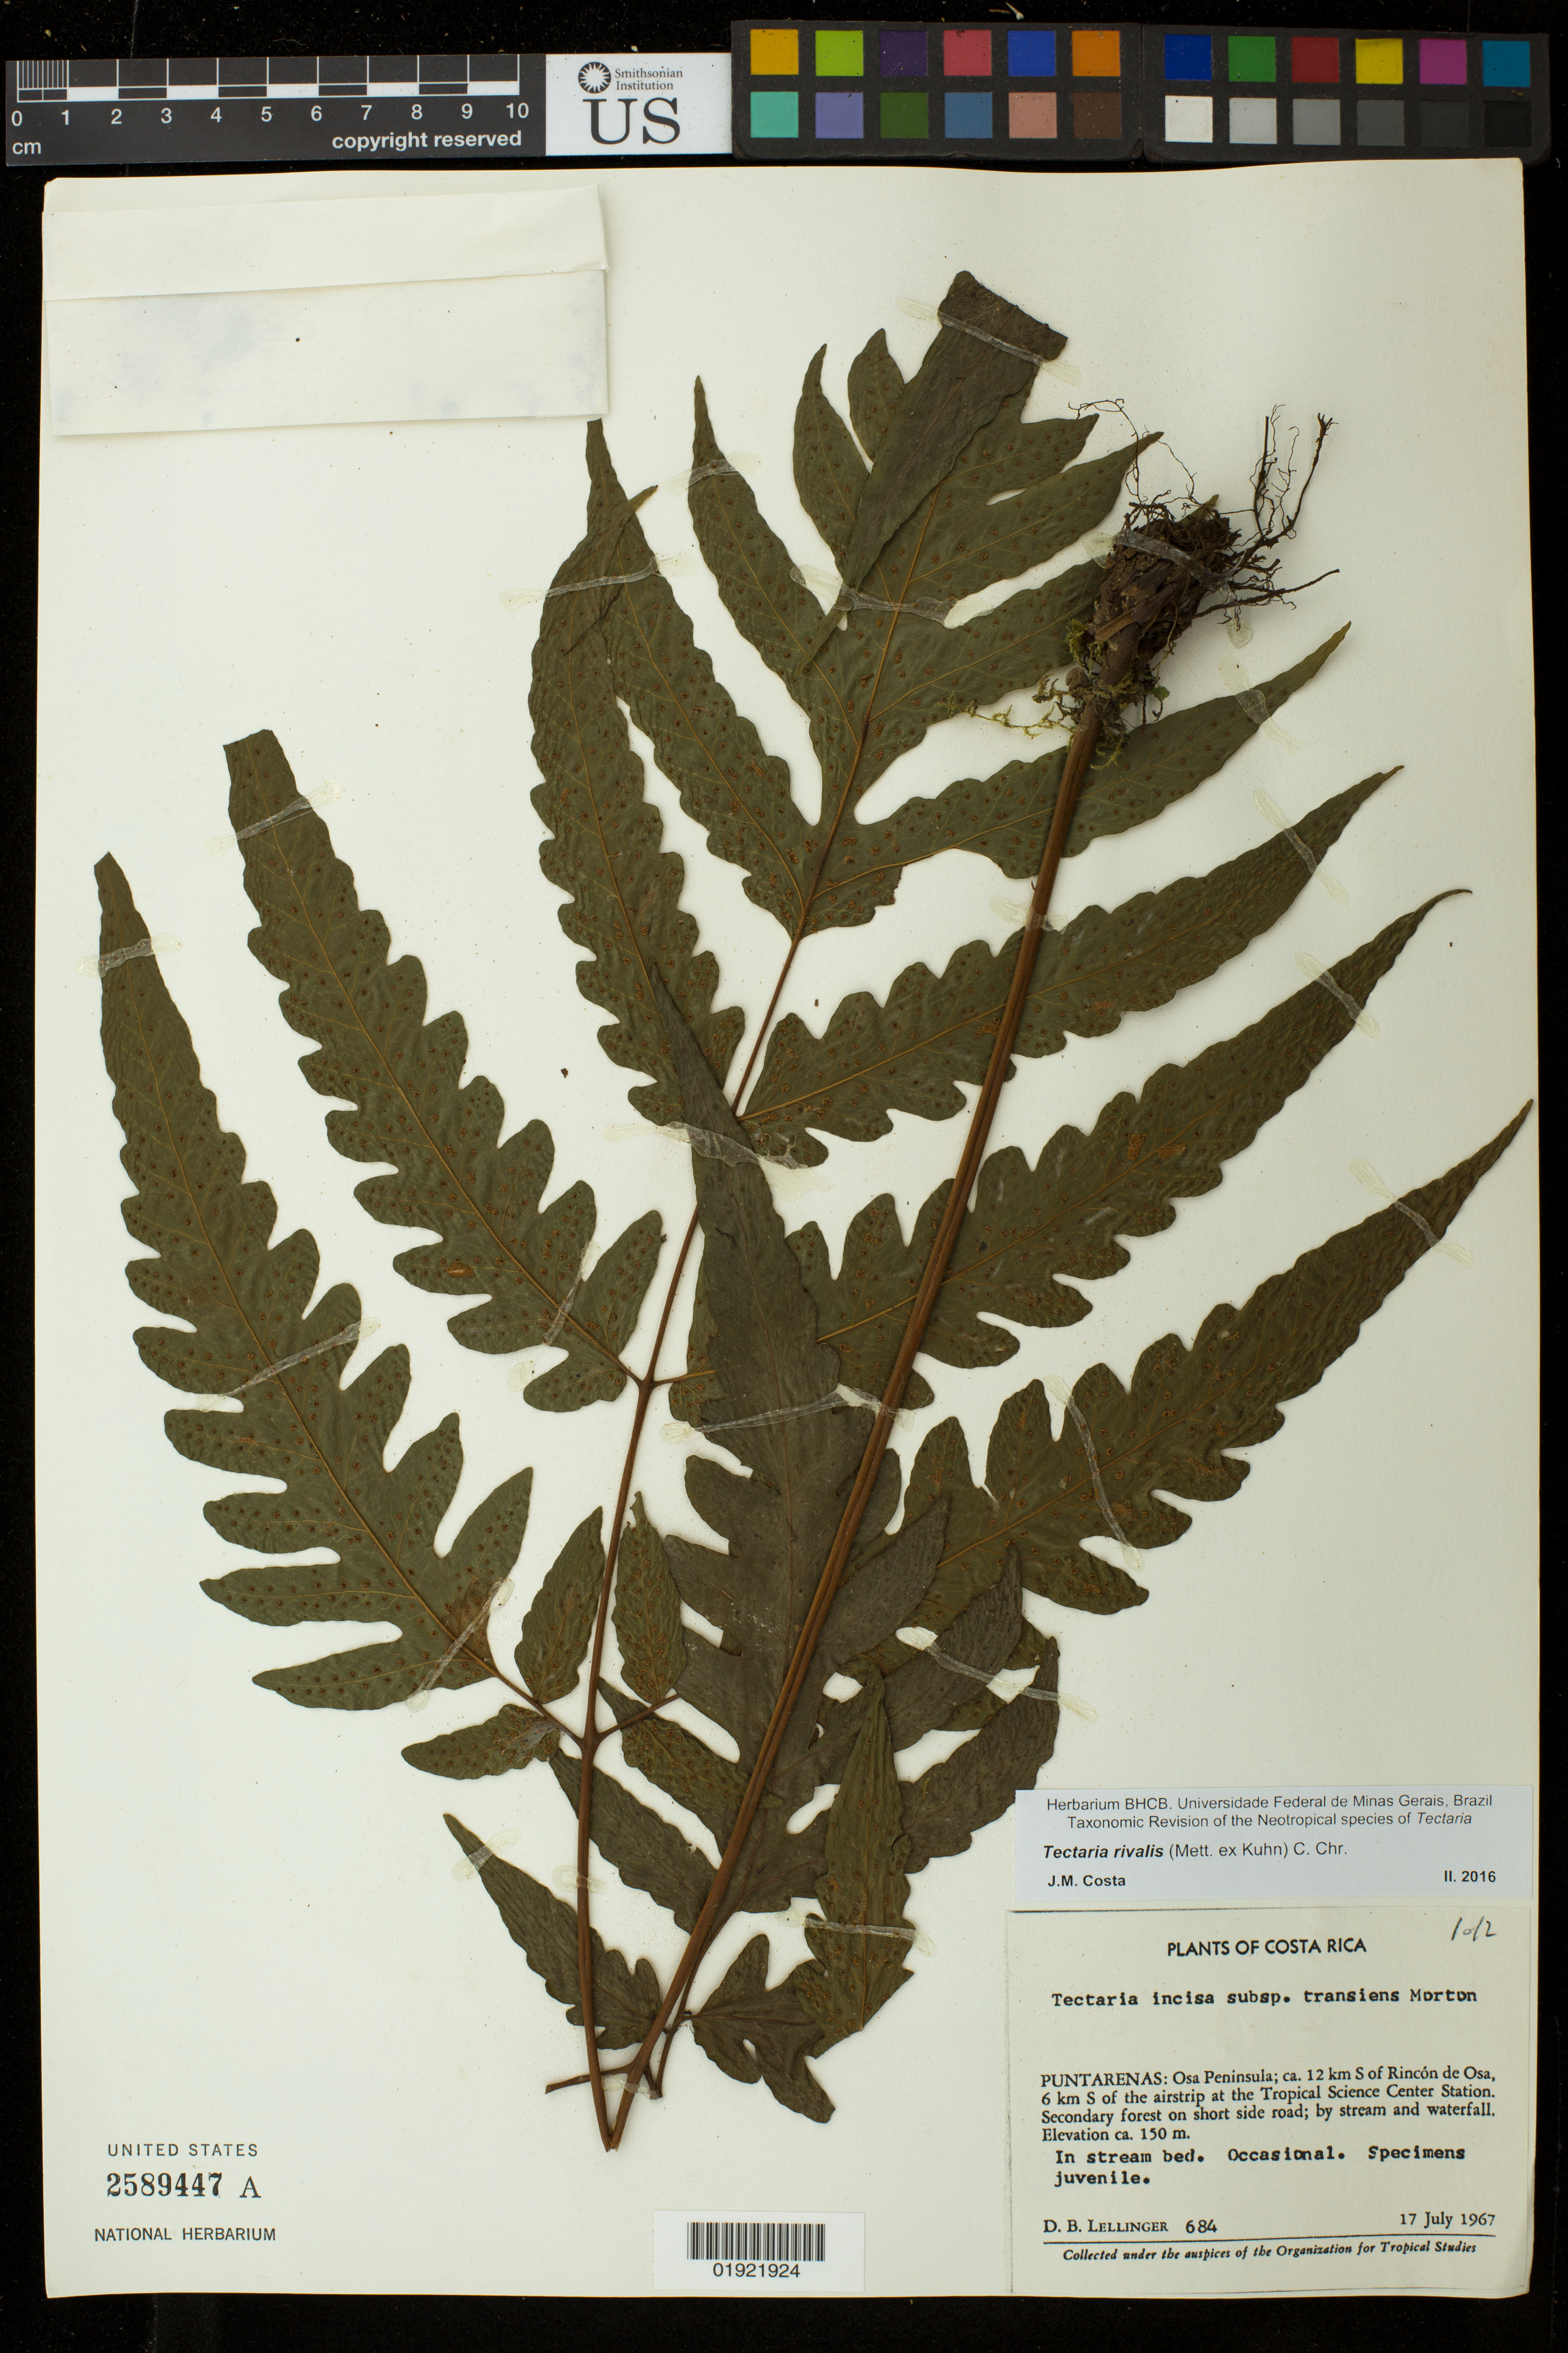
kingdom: Plantae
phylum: Tracheophyta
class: Polypodiopsida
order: Polypodiales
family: Tectariaceae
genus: Tectaria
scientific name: Tectaria rivalis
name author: (Mett. ex Kuhn) C. Chr.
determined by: Costa, J. M.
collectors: D. B. Lellinger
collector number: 684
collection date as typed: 17 July 1967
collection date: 1967-07-17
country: Costa Rica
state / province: Puntarenas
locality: Osa Peninsula; ca. 12 km S of Rincon de Osa, 6 km S of the airstrip at the Tropical Science Center Station. on short side of road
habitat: secondary forest, by stream and waterfall. in stream bed.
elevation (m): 150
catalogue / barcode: US 2589447A